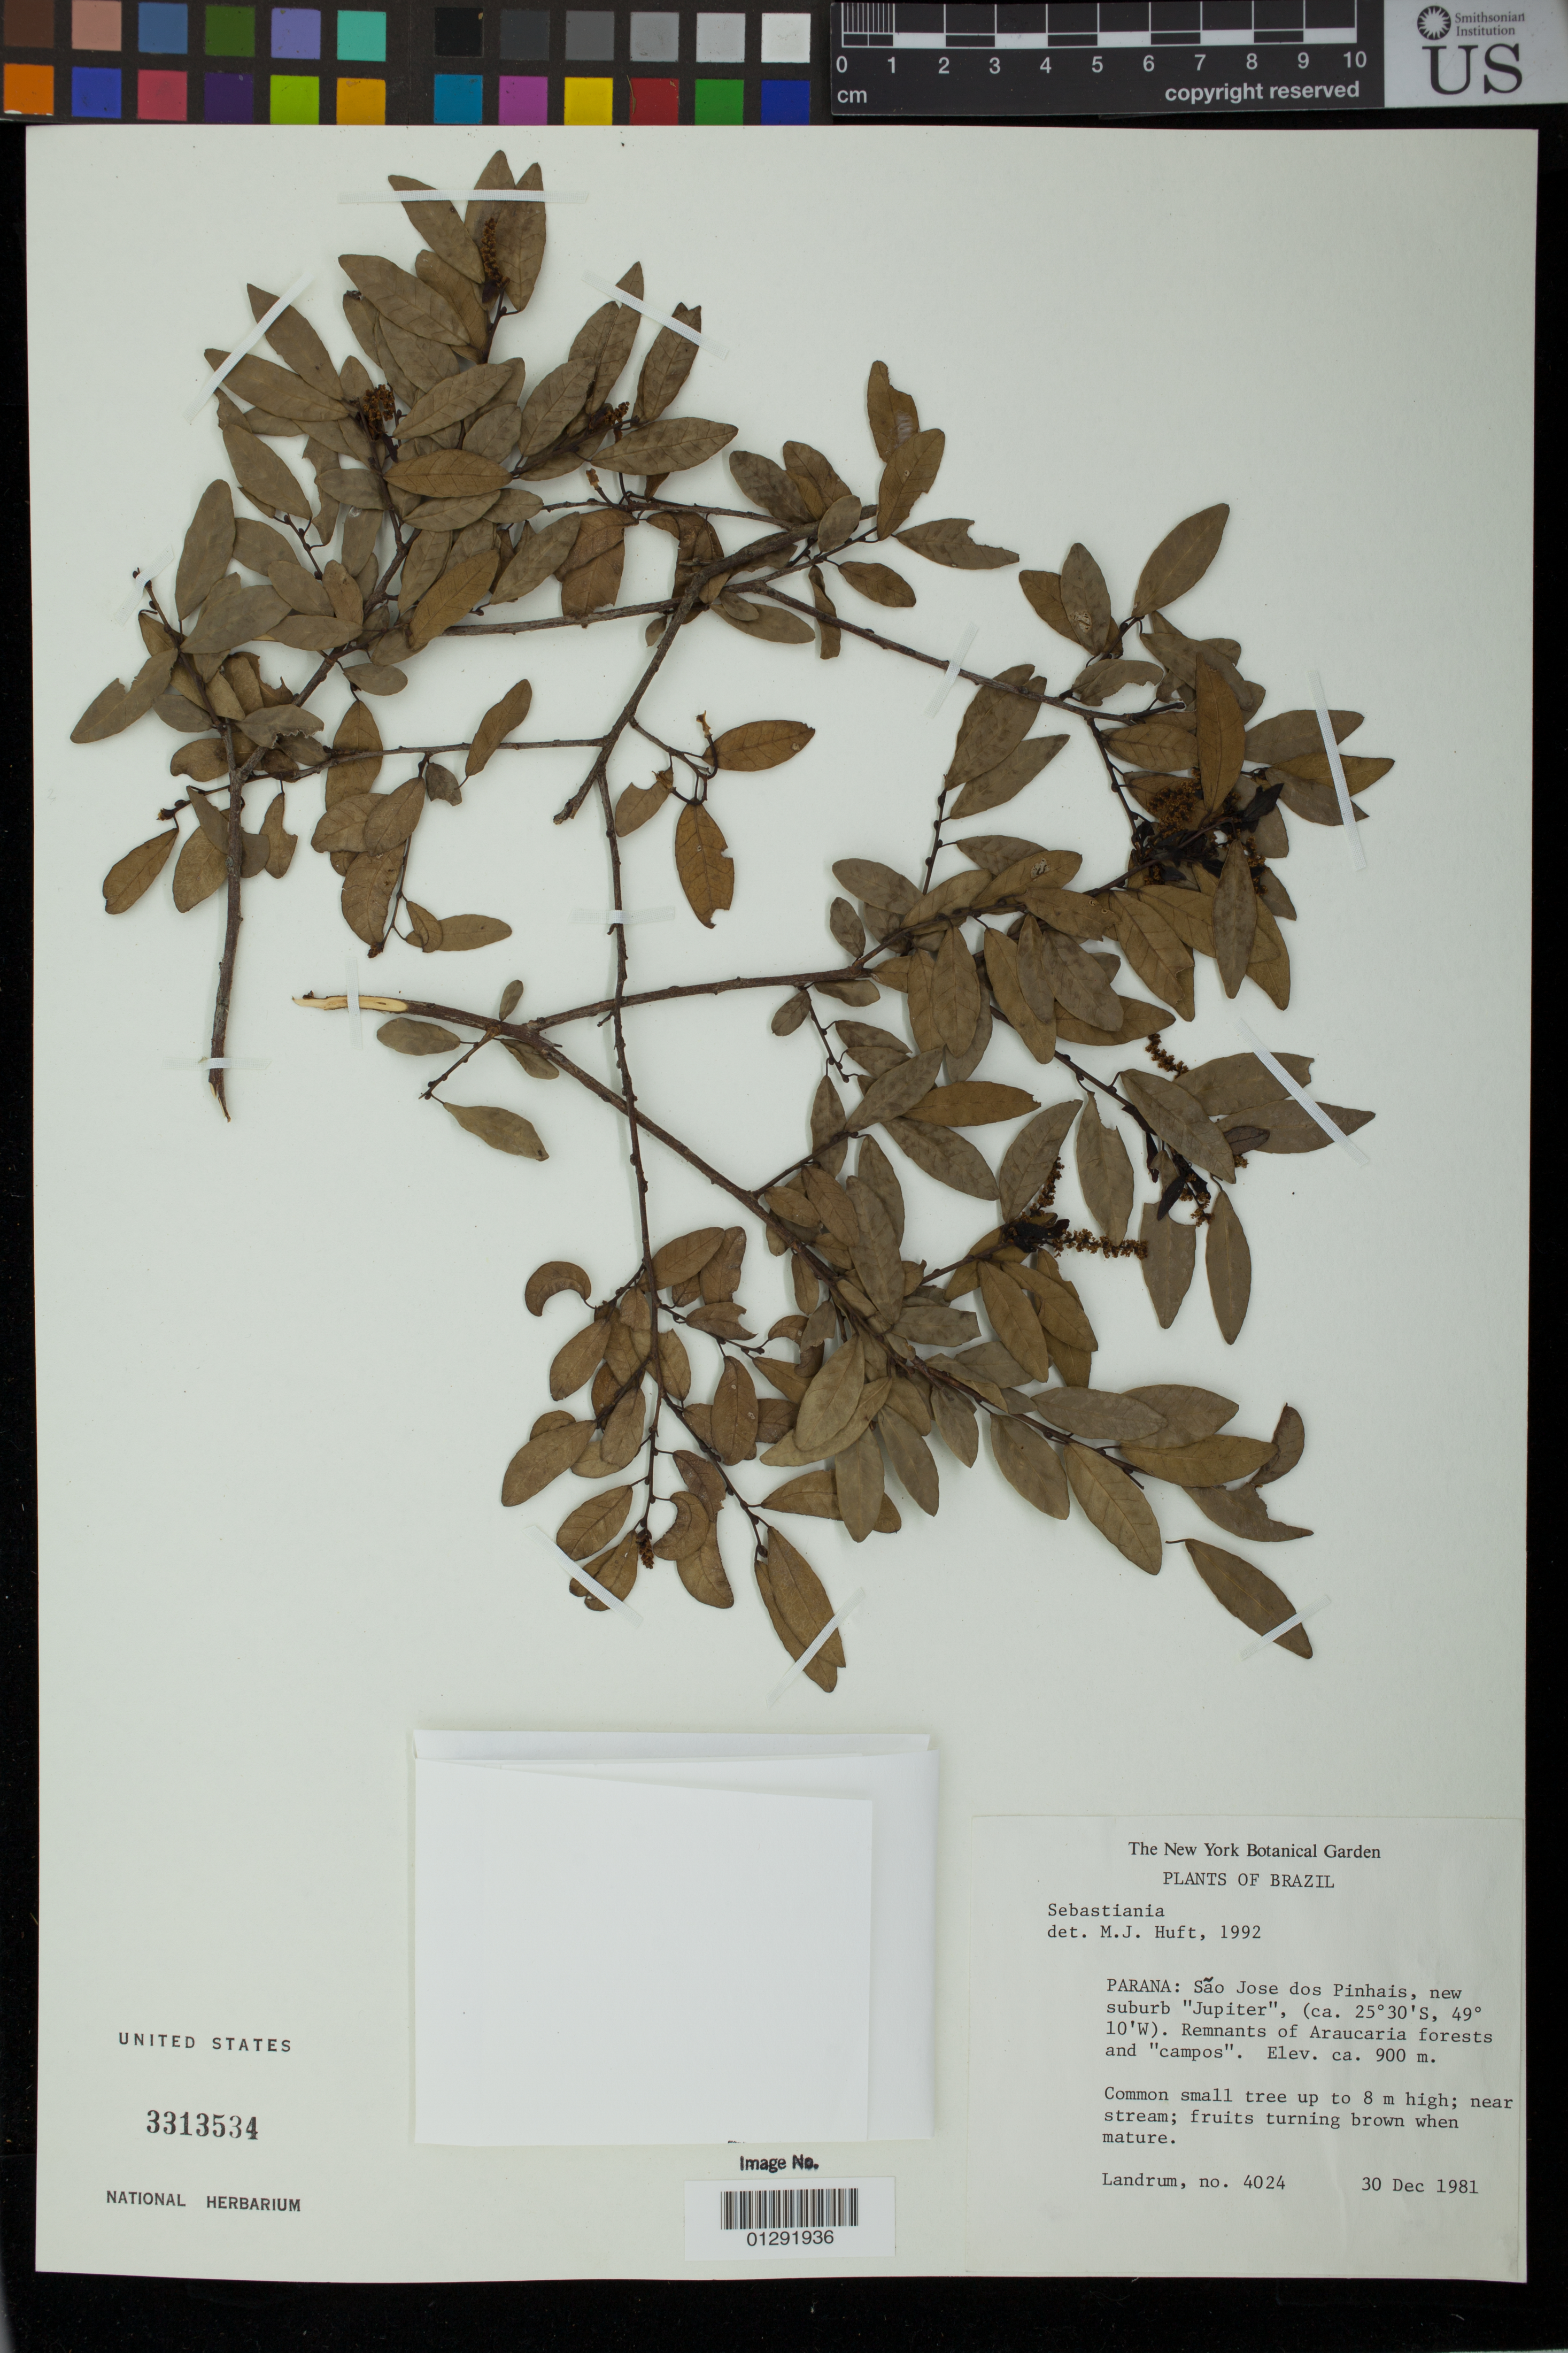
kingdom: Plantae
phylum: Tracheophyta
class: Magnoliopsida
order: Malpighiales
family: Euphorbiaceae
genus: Sebastiania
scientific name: Sebastiania sp.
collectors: L. R. Landrum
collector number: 4024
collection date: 1981-12-30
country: Brazil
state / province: Paraná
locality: Sao Jose dos Pinhais, new suburb "Jupiter".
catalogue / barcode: US 3313534